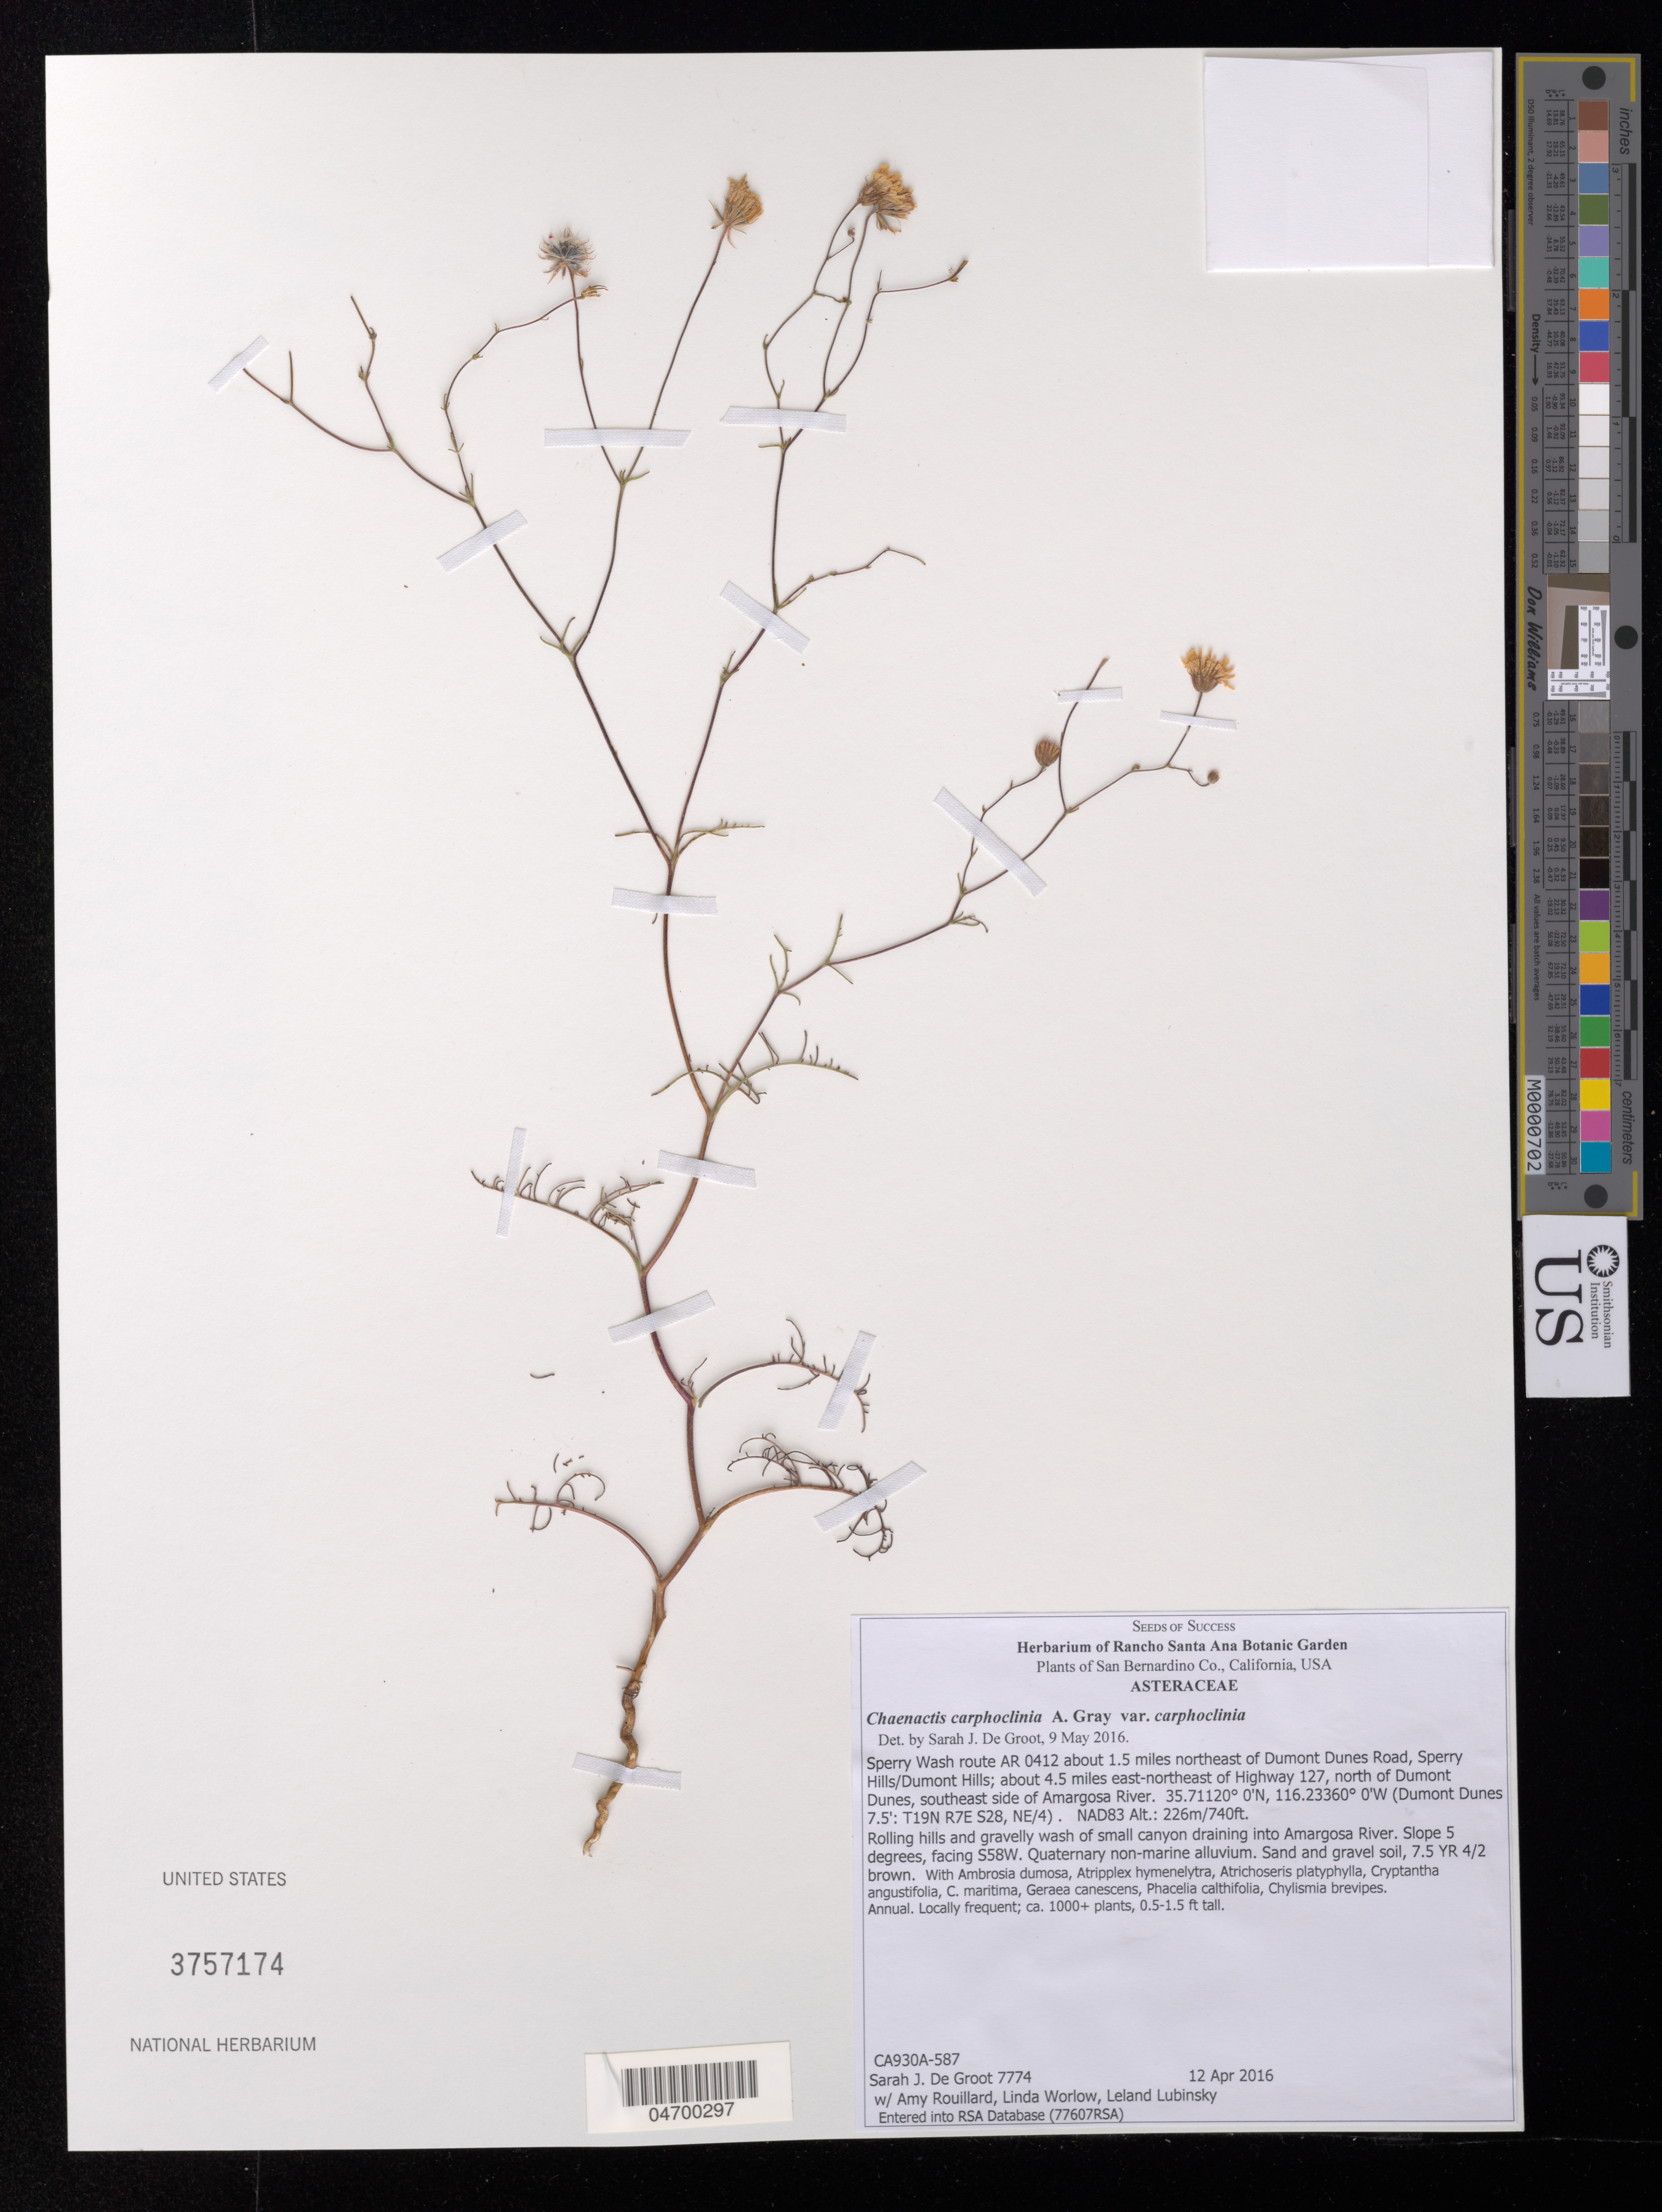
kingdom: Plantae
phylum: Tracheophyta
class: Magnoliopsida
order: Asterales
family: Asteraceae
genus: Chaenactis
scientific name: Chaenactis carphoclinia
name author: A. Gray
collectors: S. De Groot, A. Rouillard, L. Worlow & L. Lubinsky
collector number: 7774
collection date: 2016-04-12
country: United States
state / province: California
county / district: San Bernardino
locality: San Bernardino Co. Sperry Wash route AR 0412 about 1.5 miles northeast of Dumont Dunes Road, Sperry Hills/Dumont Hills; about 4.5 miles east-northeast of Highway 127, north of Dumont Dunes, southeast side of Amargosa River. (Dumont Dunes 7.5': T19N R7E S28, NE/4). Rolling hills and gravelly wash of small canyon draining into Amargosa River.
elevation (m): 226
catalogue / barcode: US 3757174